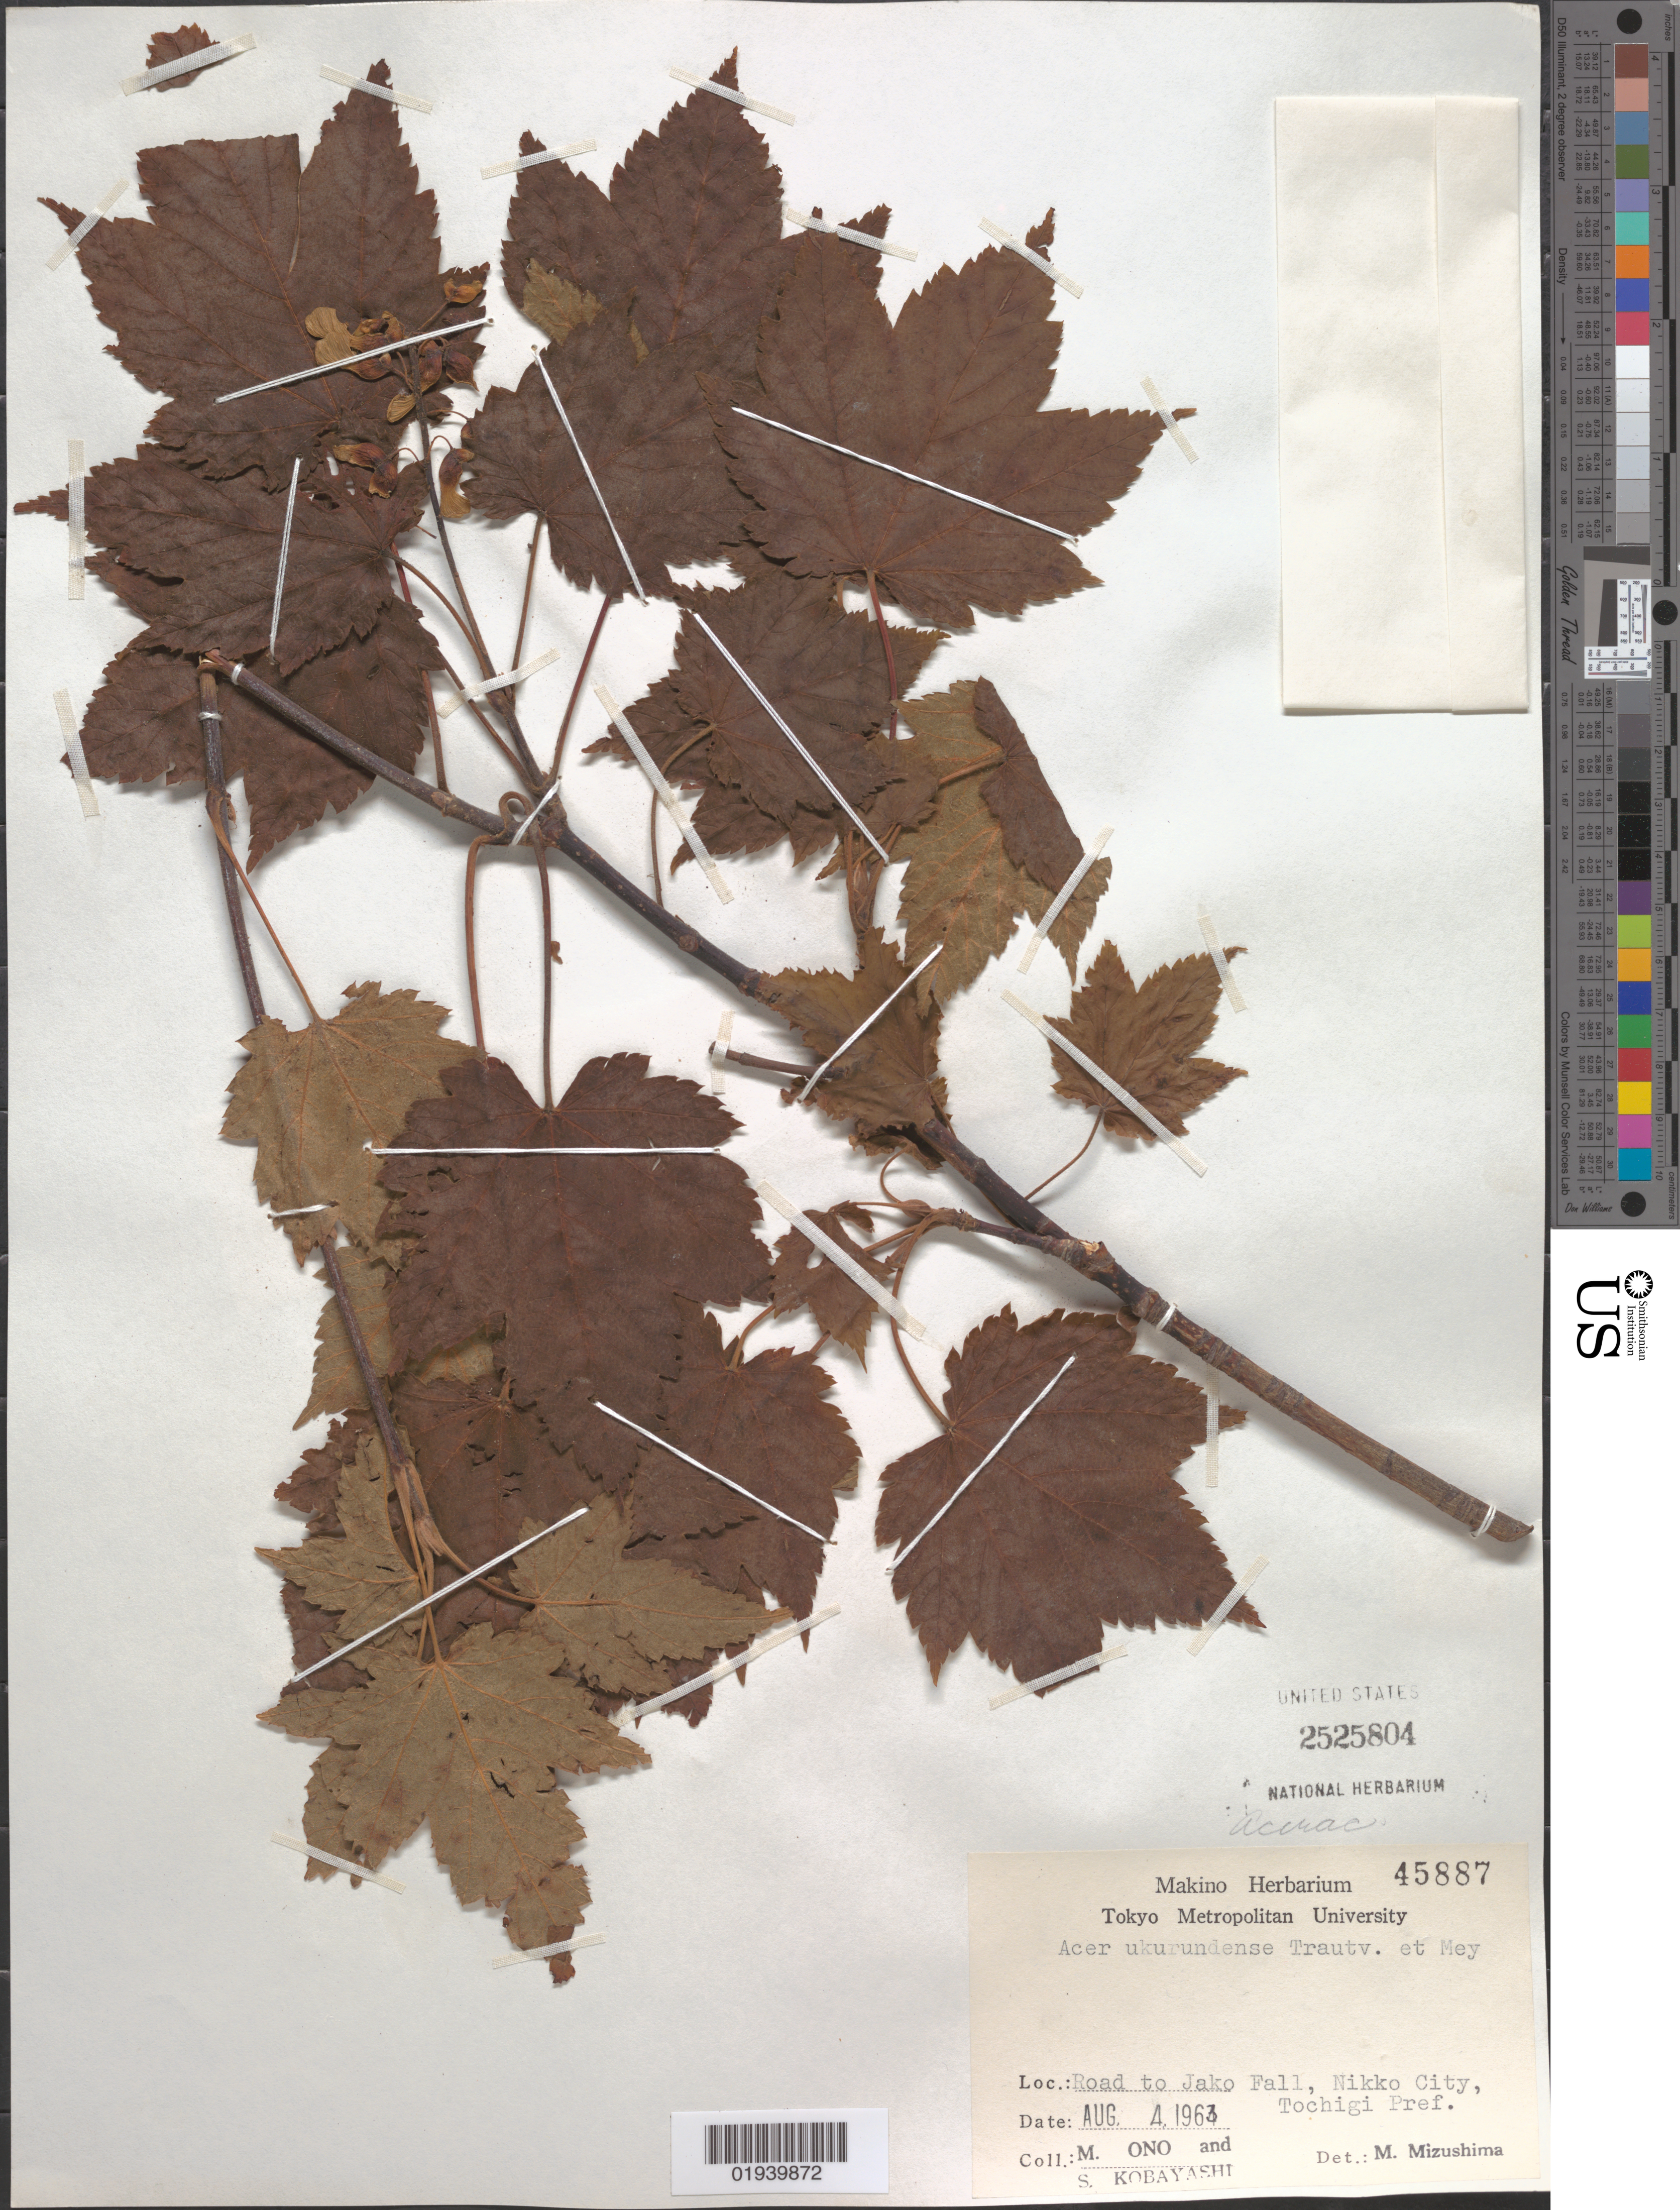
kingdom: Plantae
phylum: Tracheophyta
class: Magnoliopsida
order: Sapindales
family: Sapindaceae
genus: Acer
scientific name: Acer ukurunduense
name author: Trautv. & C.A. Mey.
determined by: Mizushima, M.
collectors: M. Ono & S. Kobayashi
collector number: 45887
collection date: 1963-08-04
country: Japan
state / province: Totigi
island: Honshu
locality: Nikko City, road to Jako Fall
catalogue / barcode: US 2525804